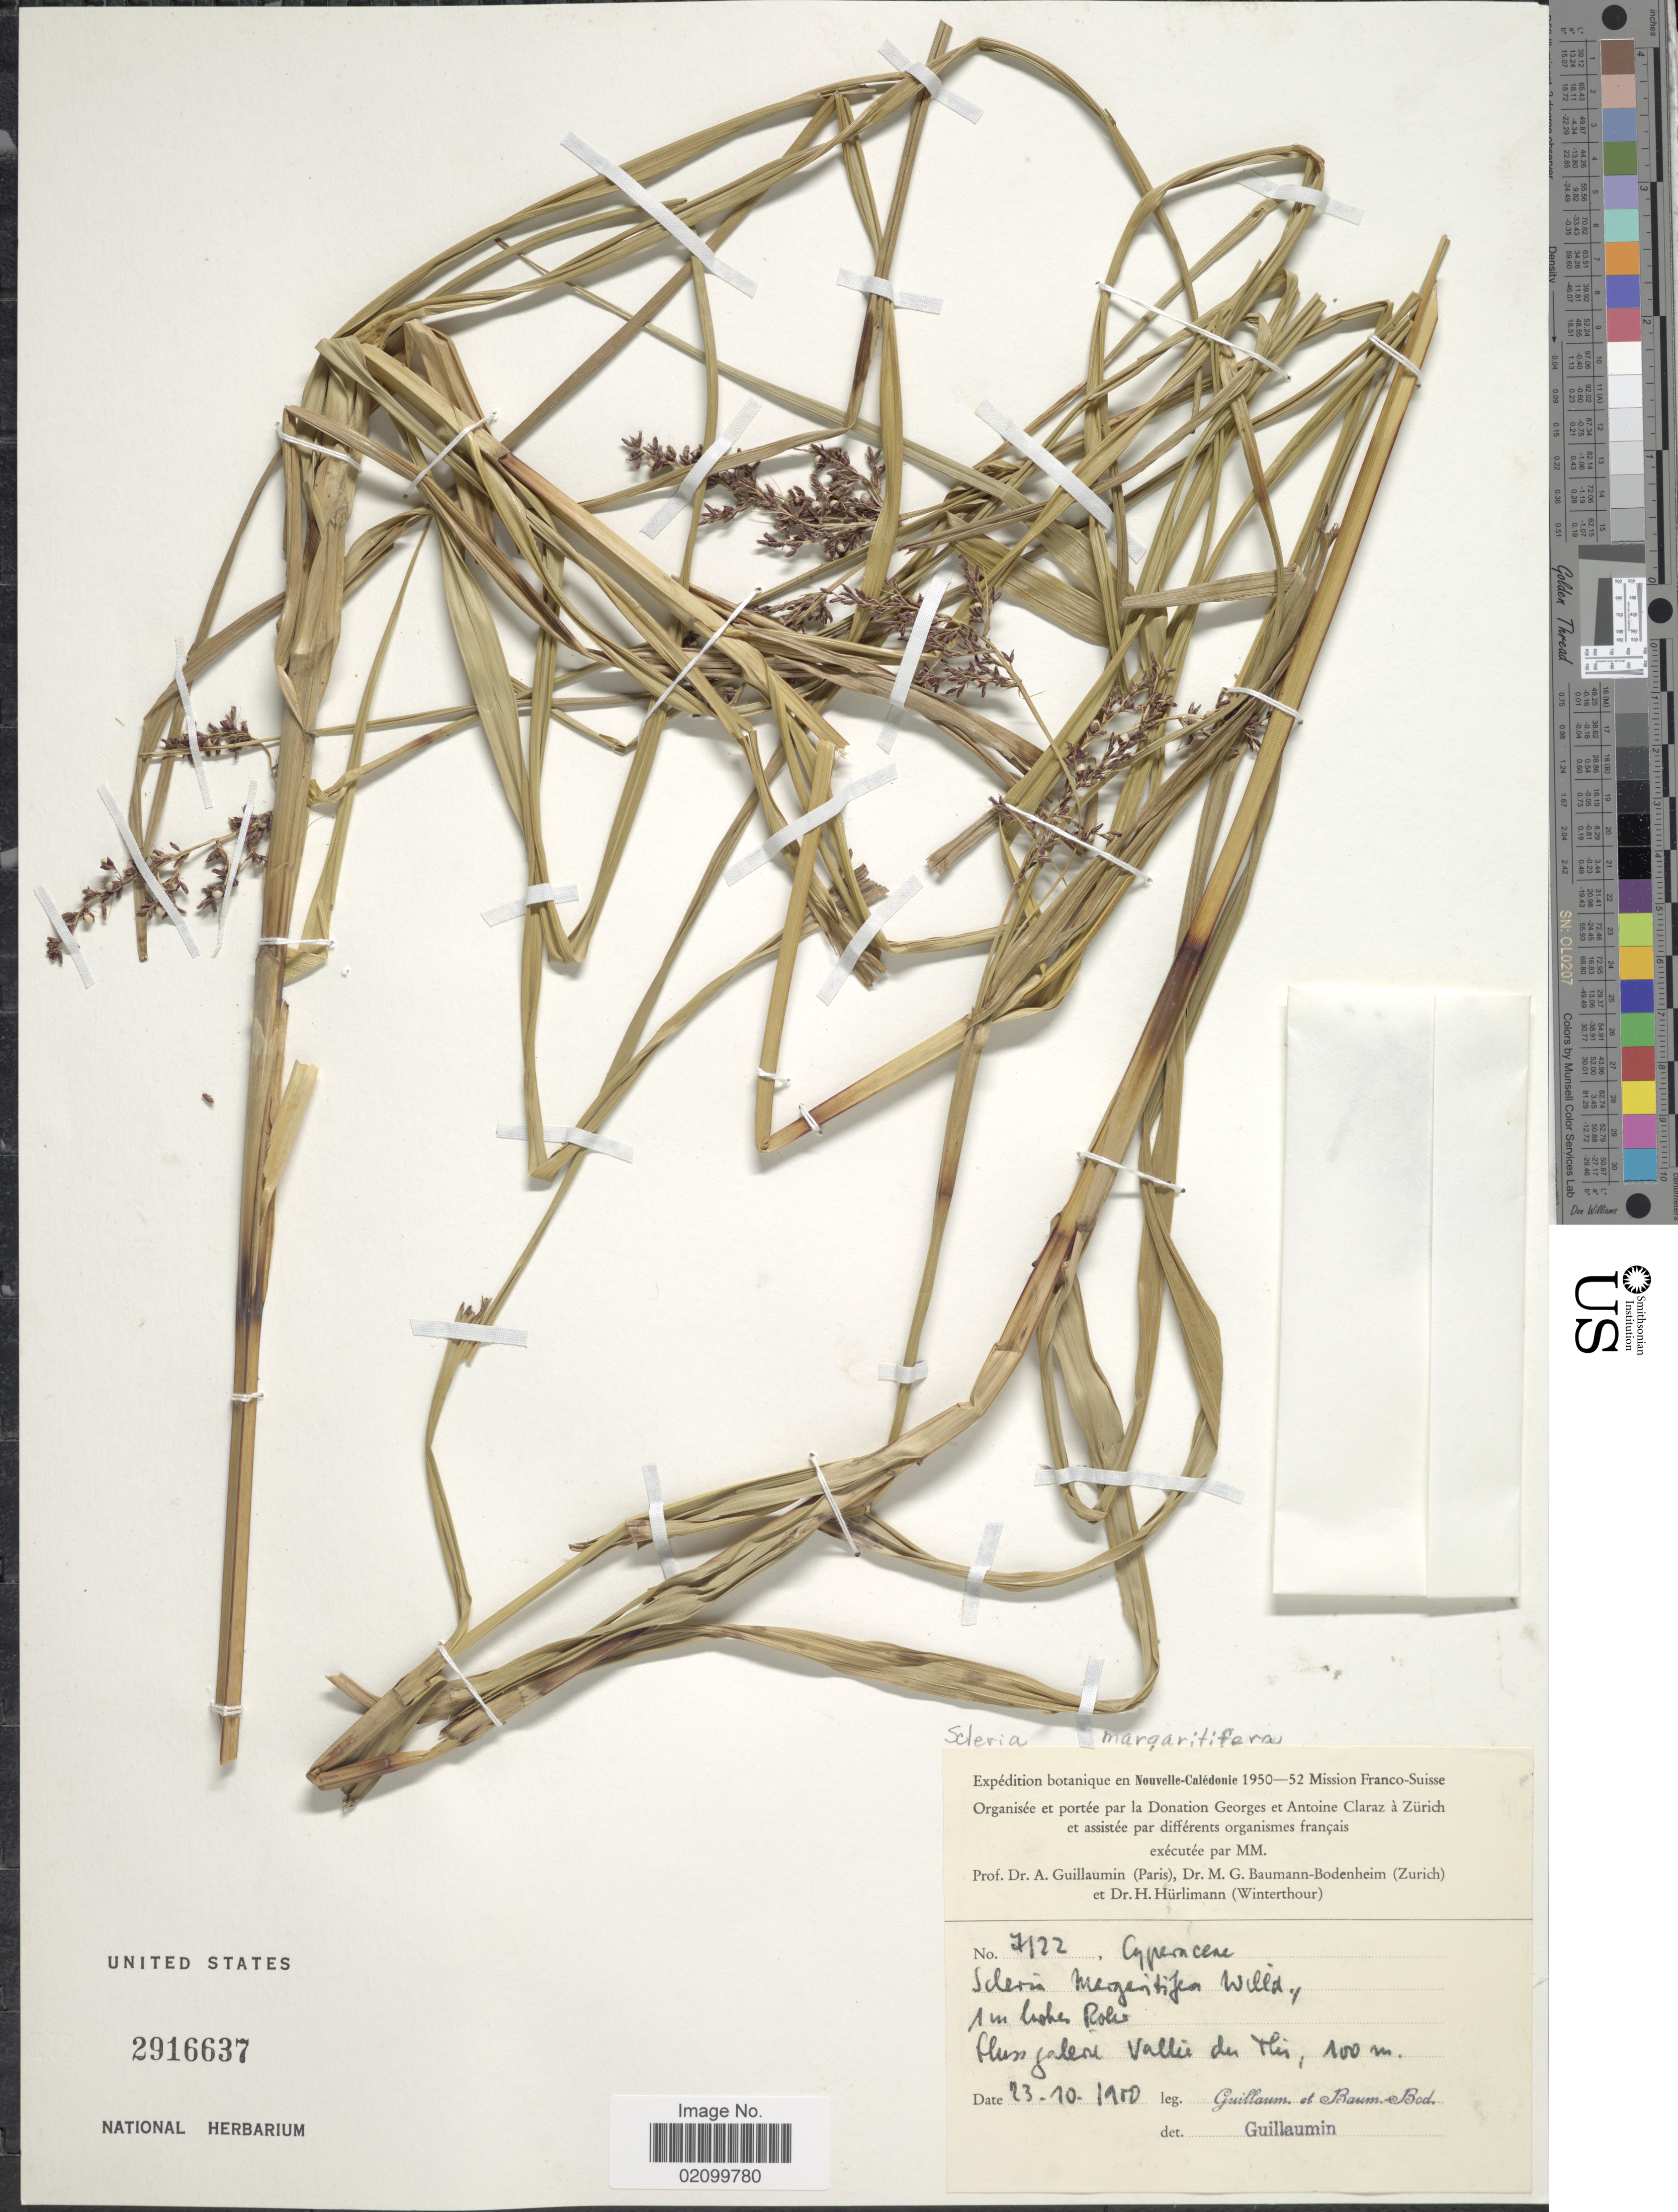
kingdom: Plantae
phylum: Tracheophyta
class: Liliopsida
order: Poales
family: Cyperaceae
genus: Scleria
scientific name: Scleria ovinux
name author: J. Raynal ex Fosberg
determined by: Raynal, J.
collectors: A. Guillaumin & M. G. Baumann-Bodenheim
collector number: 7122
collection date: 1950-10-23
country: New Caledonia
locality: Flun galeri Vallie du Hu [interpreted]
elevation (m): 100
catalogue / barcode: US 2916637